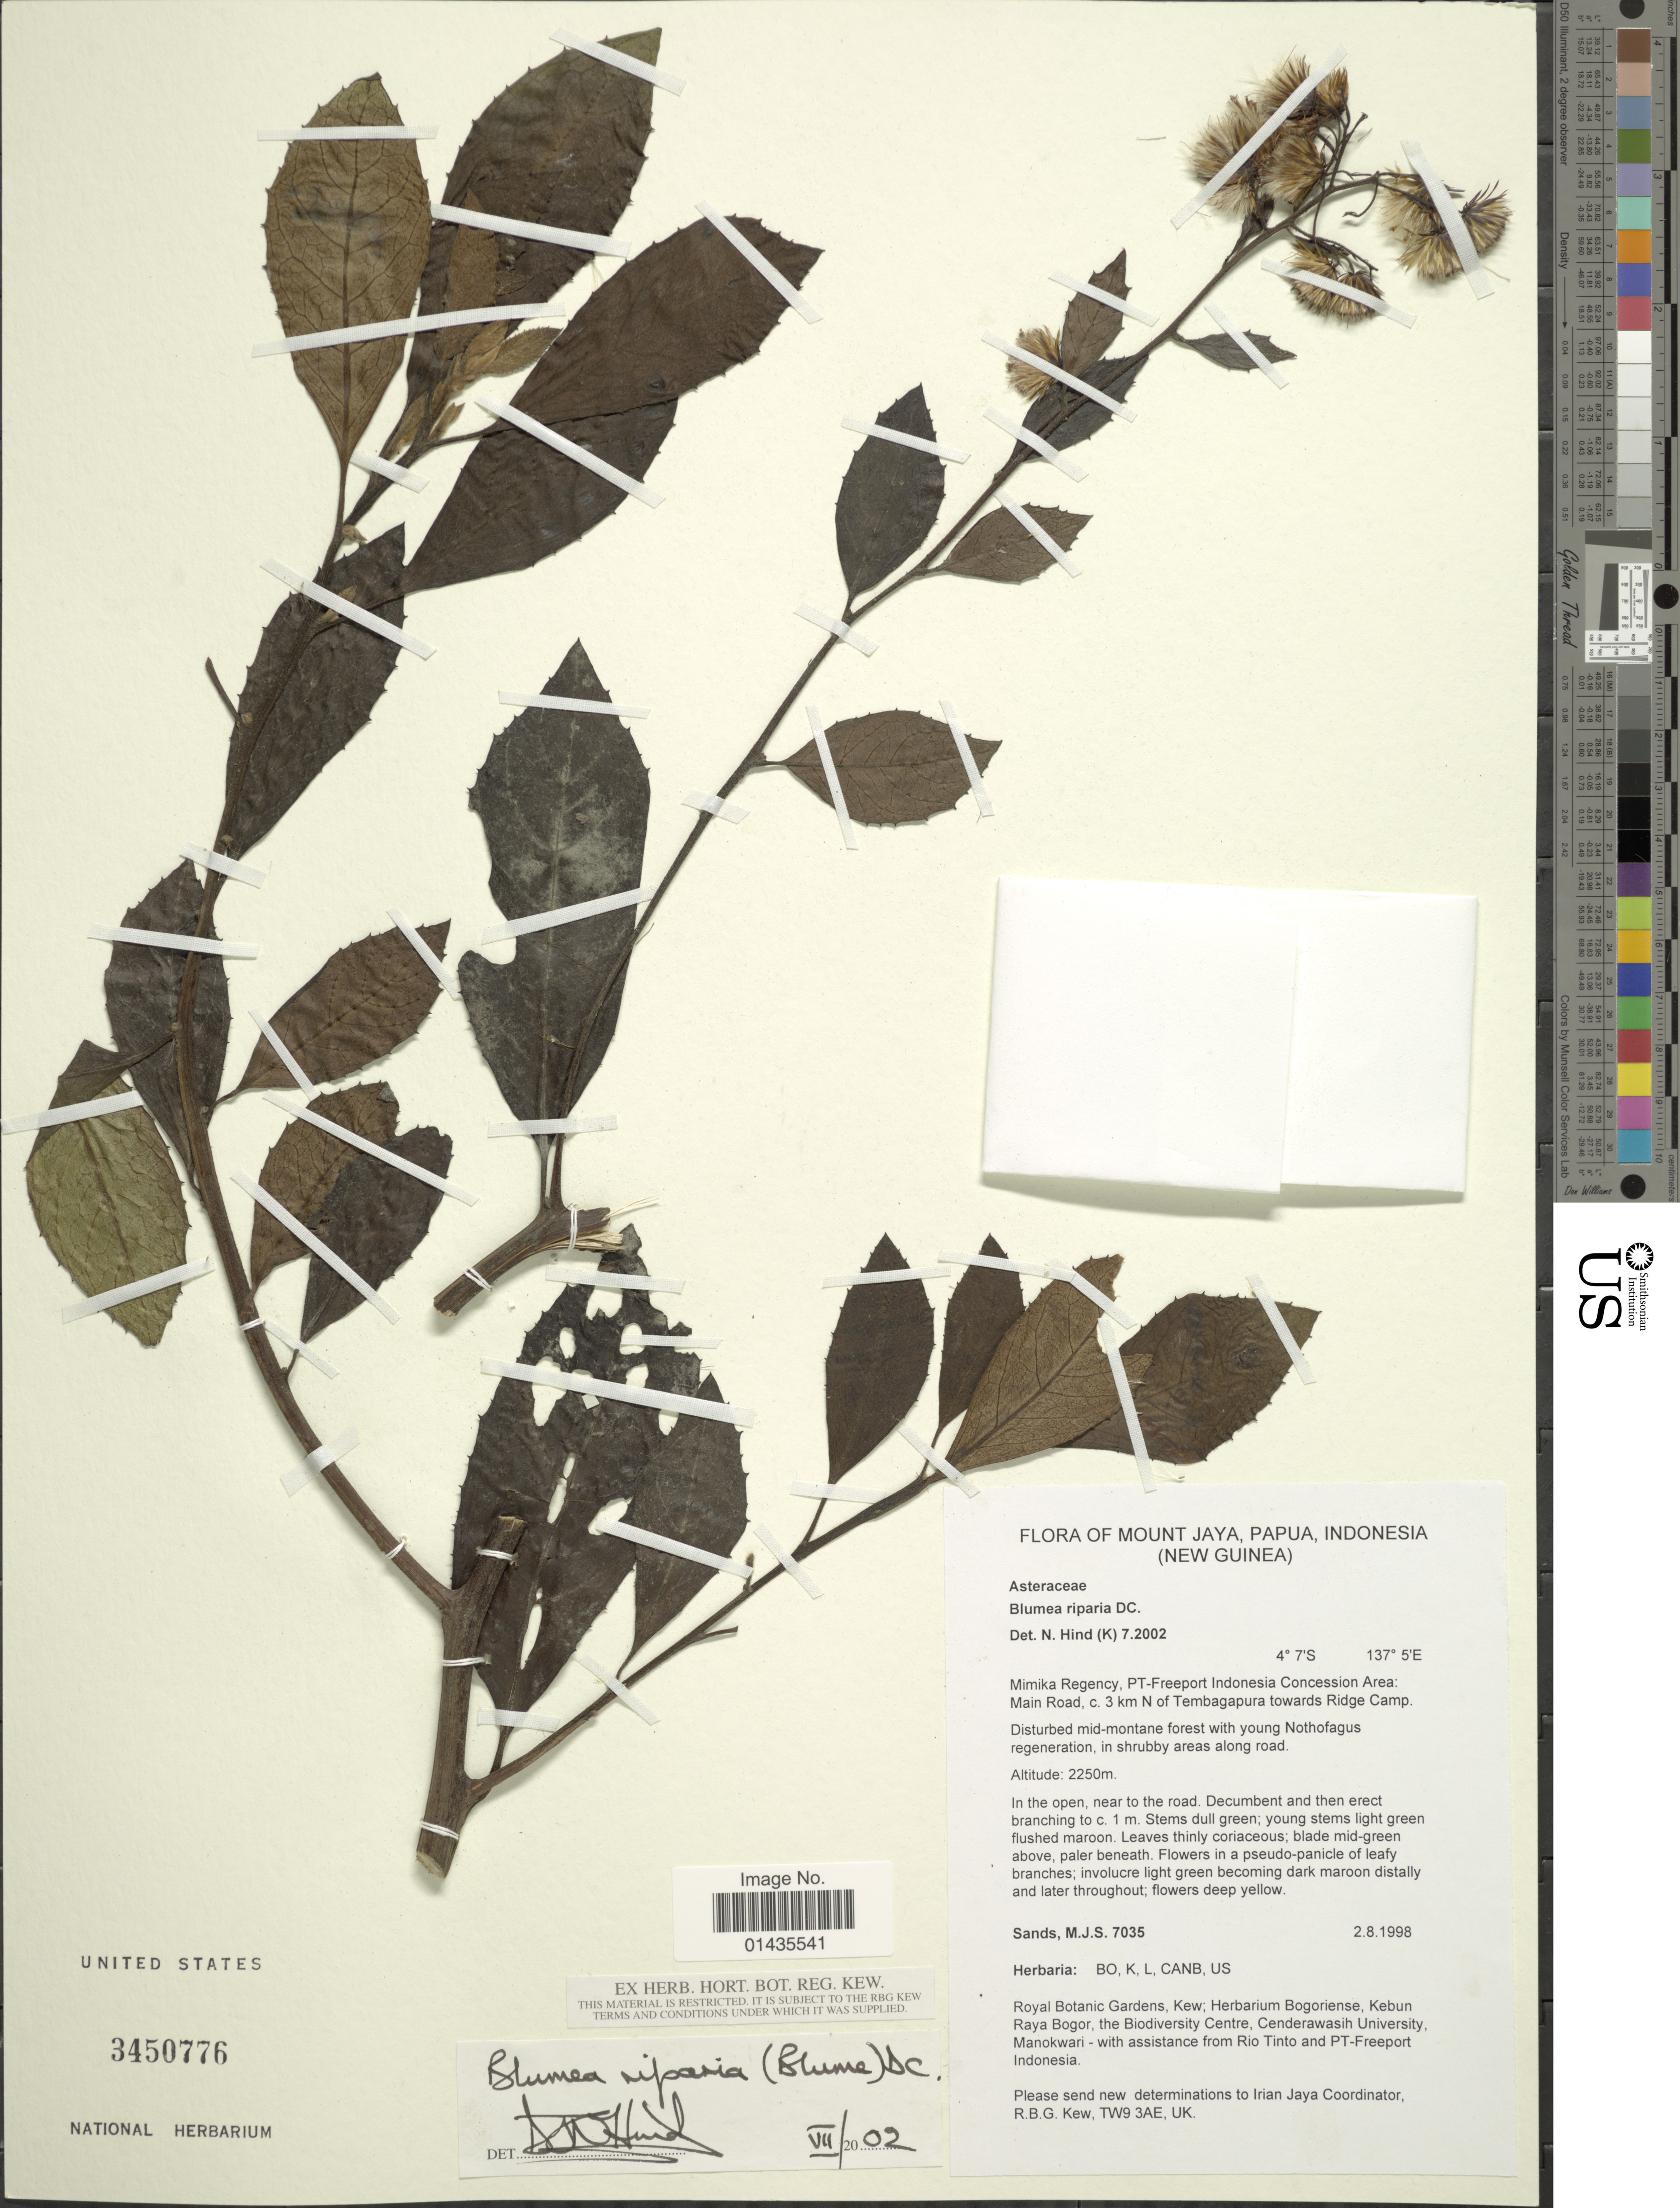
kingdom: Plantae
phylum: Tracheophyta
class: Magnoliopsida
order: Asterales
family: Asteraceae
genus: Blumea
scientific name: Blumea riparia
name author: (Blume) DC.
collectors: M. Sands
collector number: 7035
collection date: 1998-08-02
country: Indonesia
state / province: Papua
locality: Mount Jaya, Mimika Regency, PT-Freeport Indonesia Concession Area, Main Road, c 3 km N of Tembagapura towards Ridge Camp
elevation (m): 2250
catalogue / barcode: US 3450776